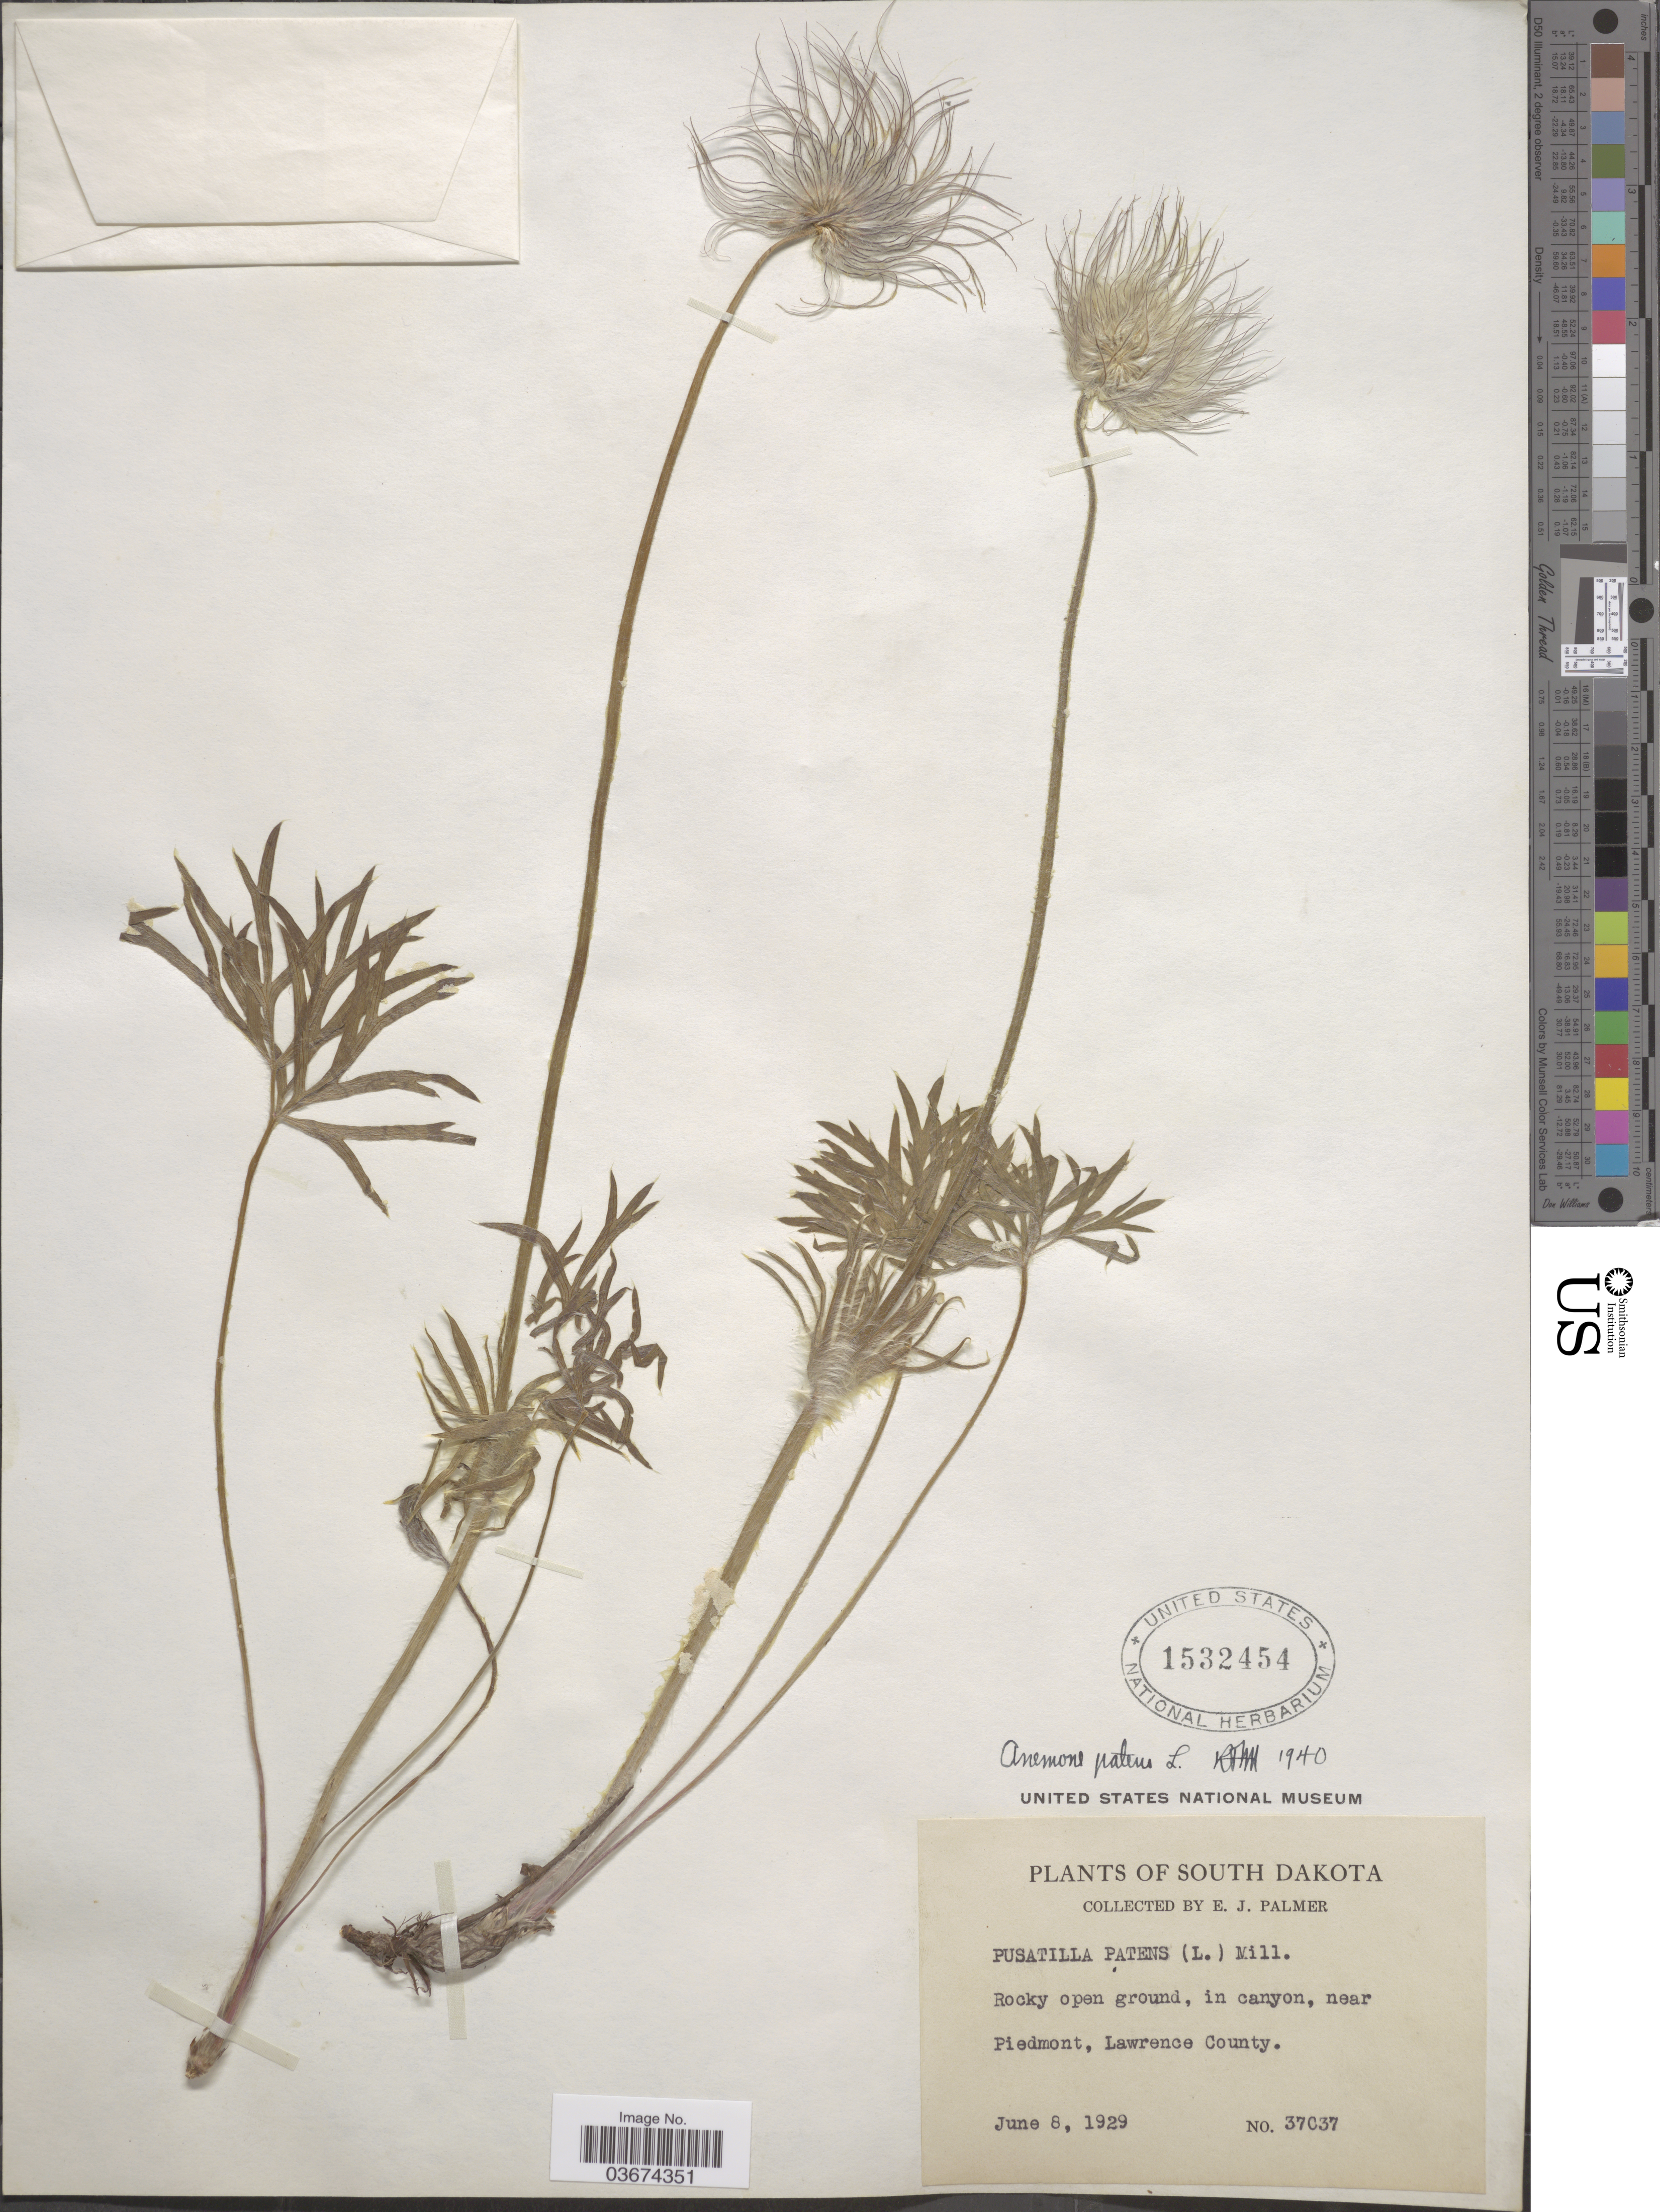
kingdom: Plantae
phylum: Tracheophyta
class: Magnoliopsida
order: Ranunculales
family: Ranunculaceae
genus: Pulsatilla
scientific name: Pulsatilla nuttalliana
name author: (DC.) Bercht. & J. Presl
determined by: Strong, Mark T., (BOT), Smithsonian Institution - National Museum of Natural History (UNITED STATES)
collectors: E. J. Palmer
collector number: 37037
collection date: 1929-06-08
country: United States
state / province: South Dakota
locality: Near Piedmont, Lawrence County.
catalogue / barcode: US 1532454